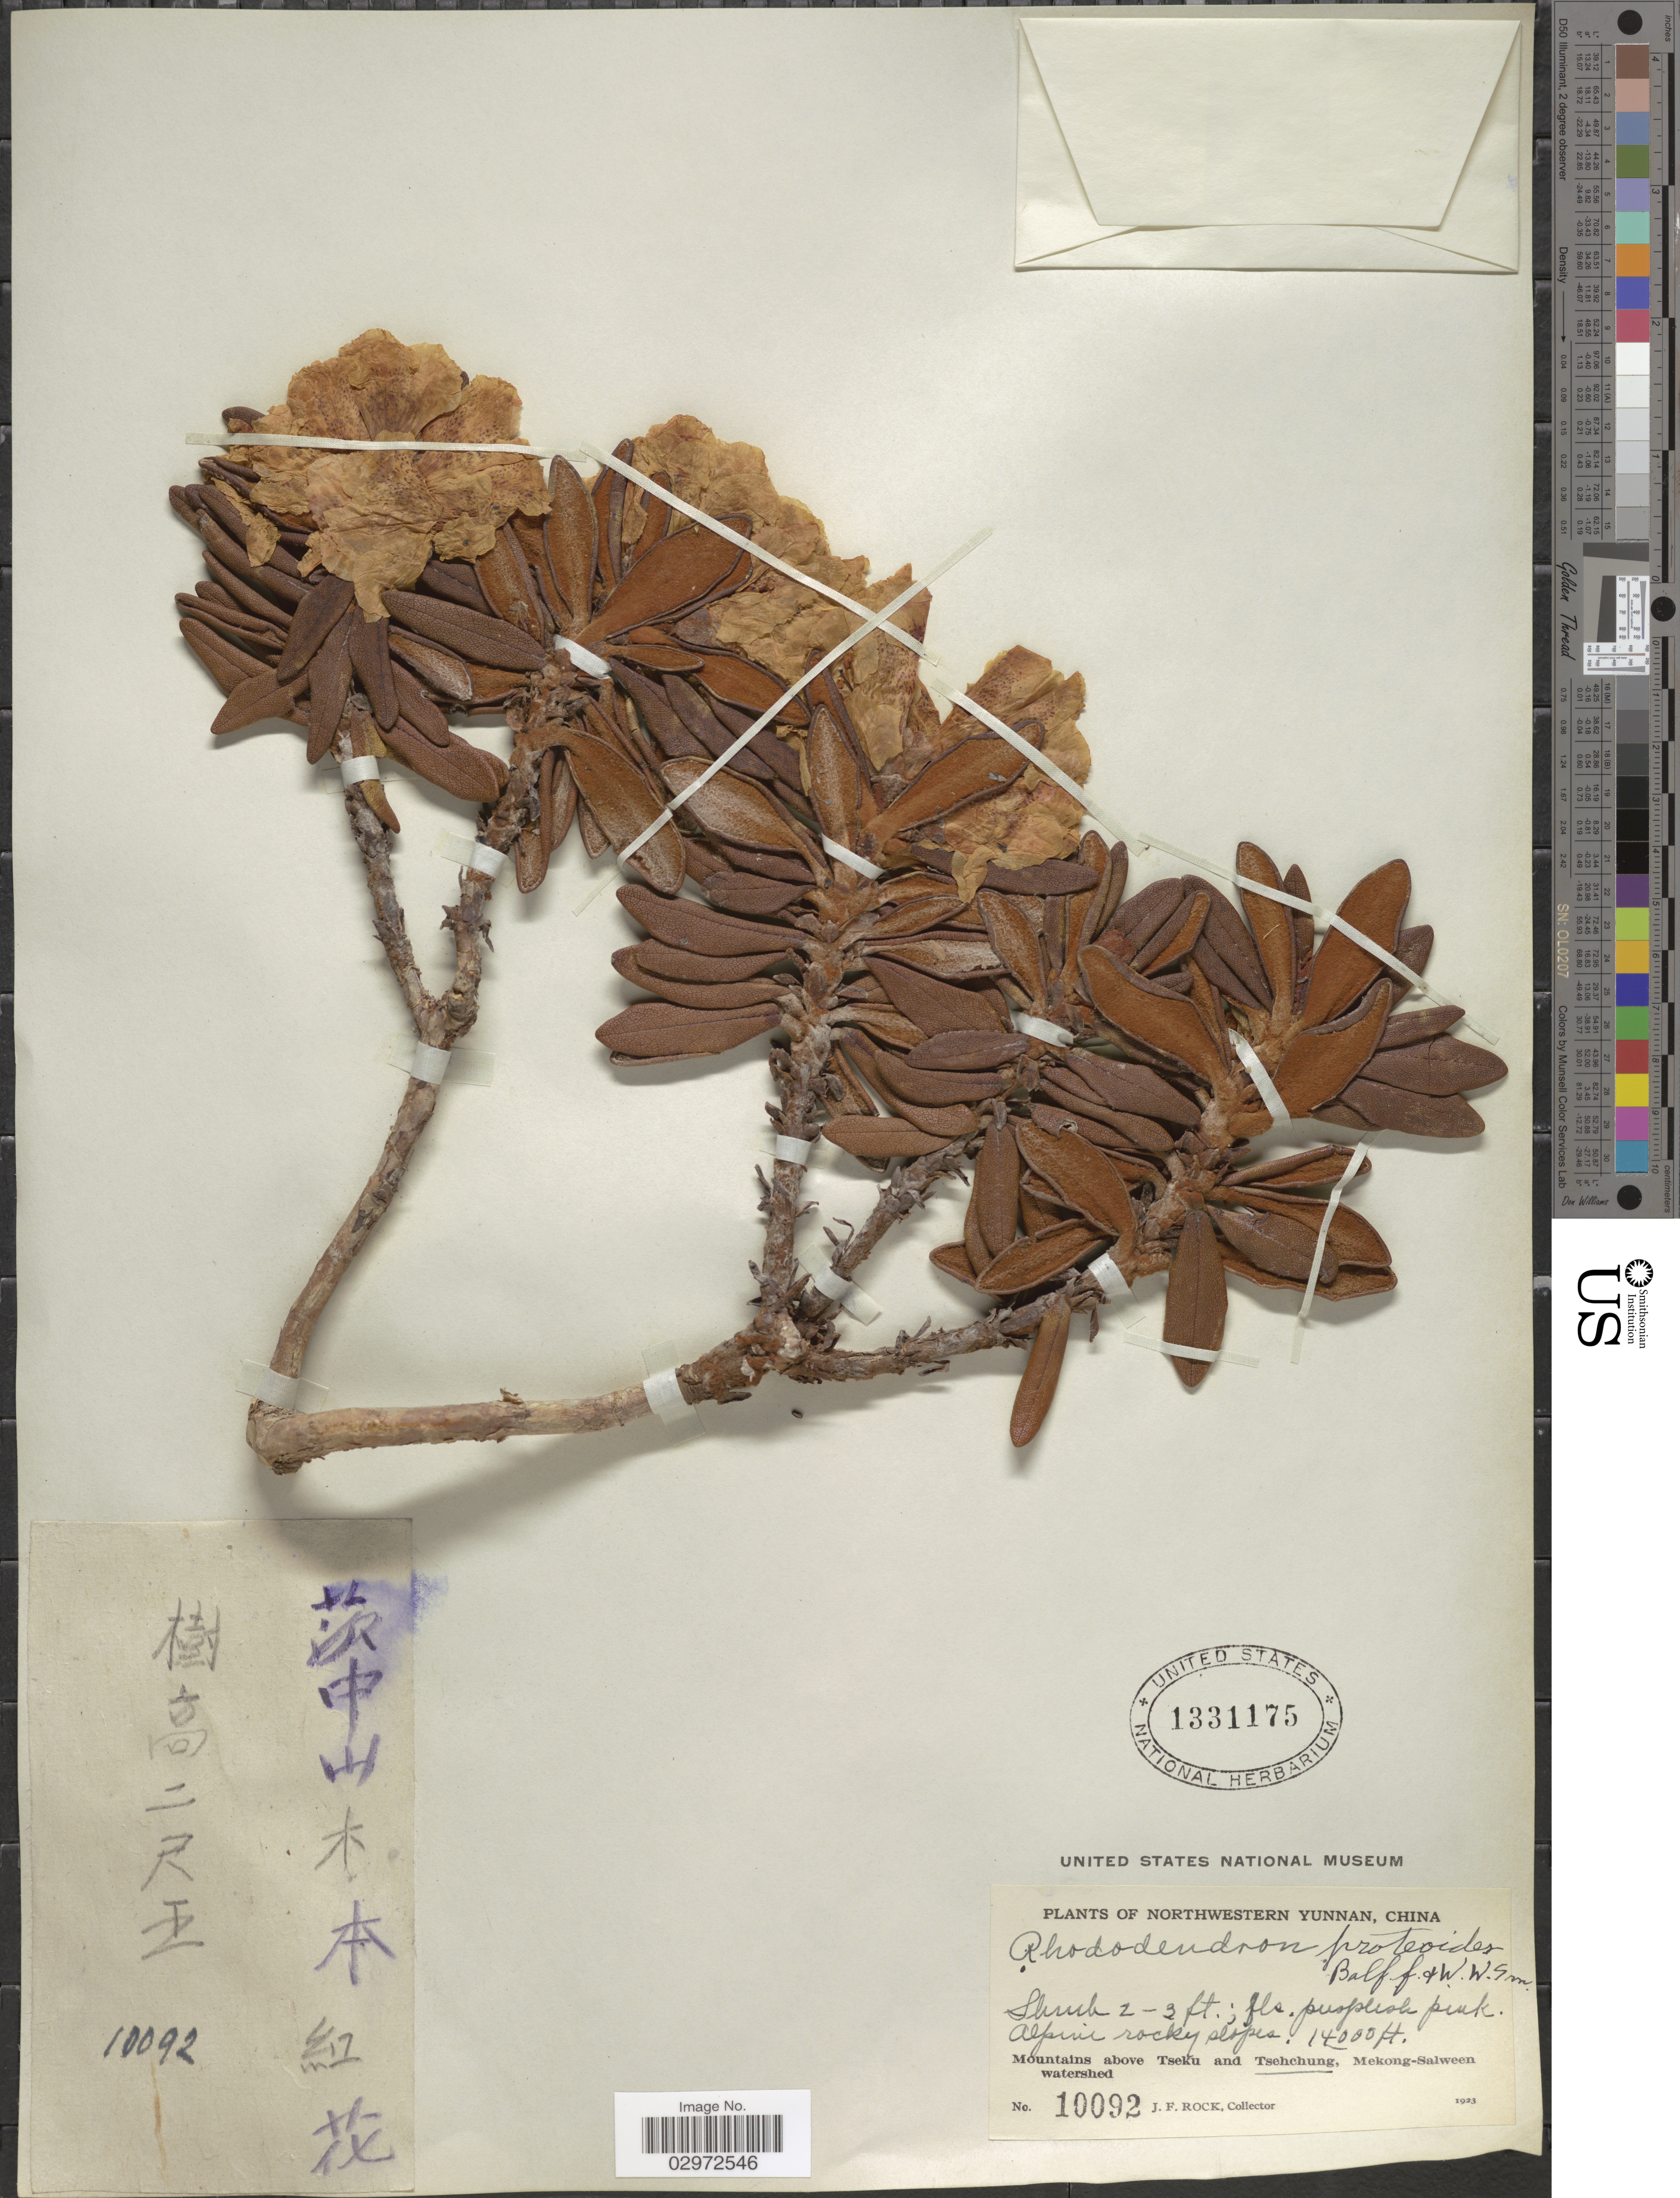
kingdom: Plantae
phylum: Tracheophyta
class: Magnoliopsida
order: Ericales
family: Ericaceae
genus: Rhododendron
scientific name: Rhododendron proteoides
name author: Balf. f. & W.W. Sm.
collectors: J. Rock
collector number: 10092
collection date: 1923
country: China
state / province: Yunnan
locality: Northwestern Yunnan, Mountains above Tseku and Tsehchung, Mekong-Salween watershed. Alpine rocky slopes.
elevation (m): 4267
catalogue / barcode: US 1331175